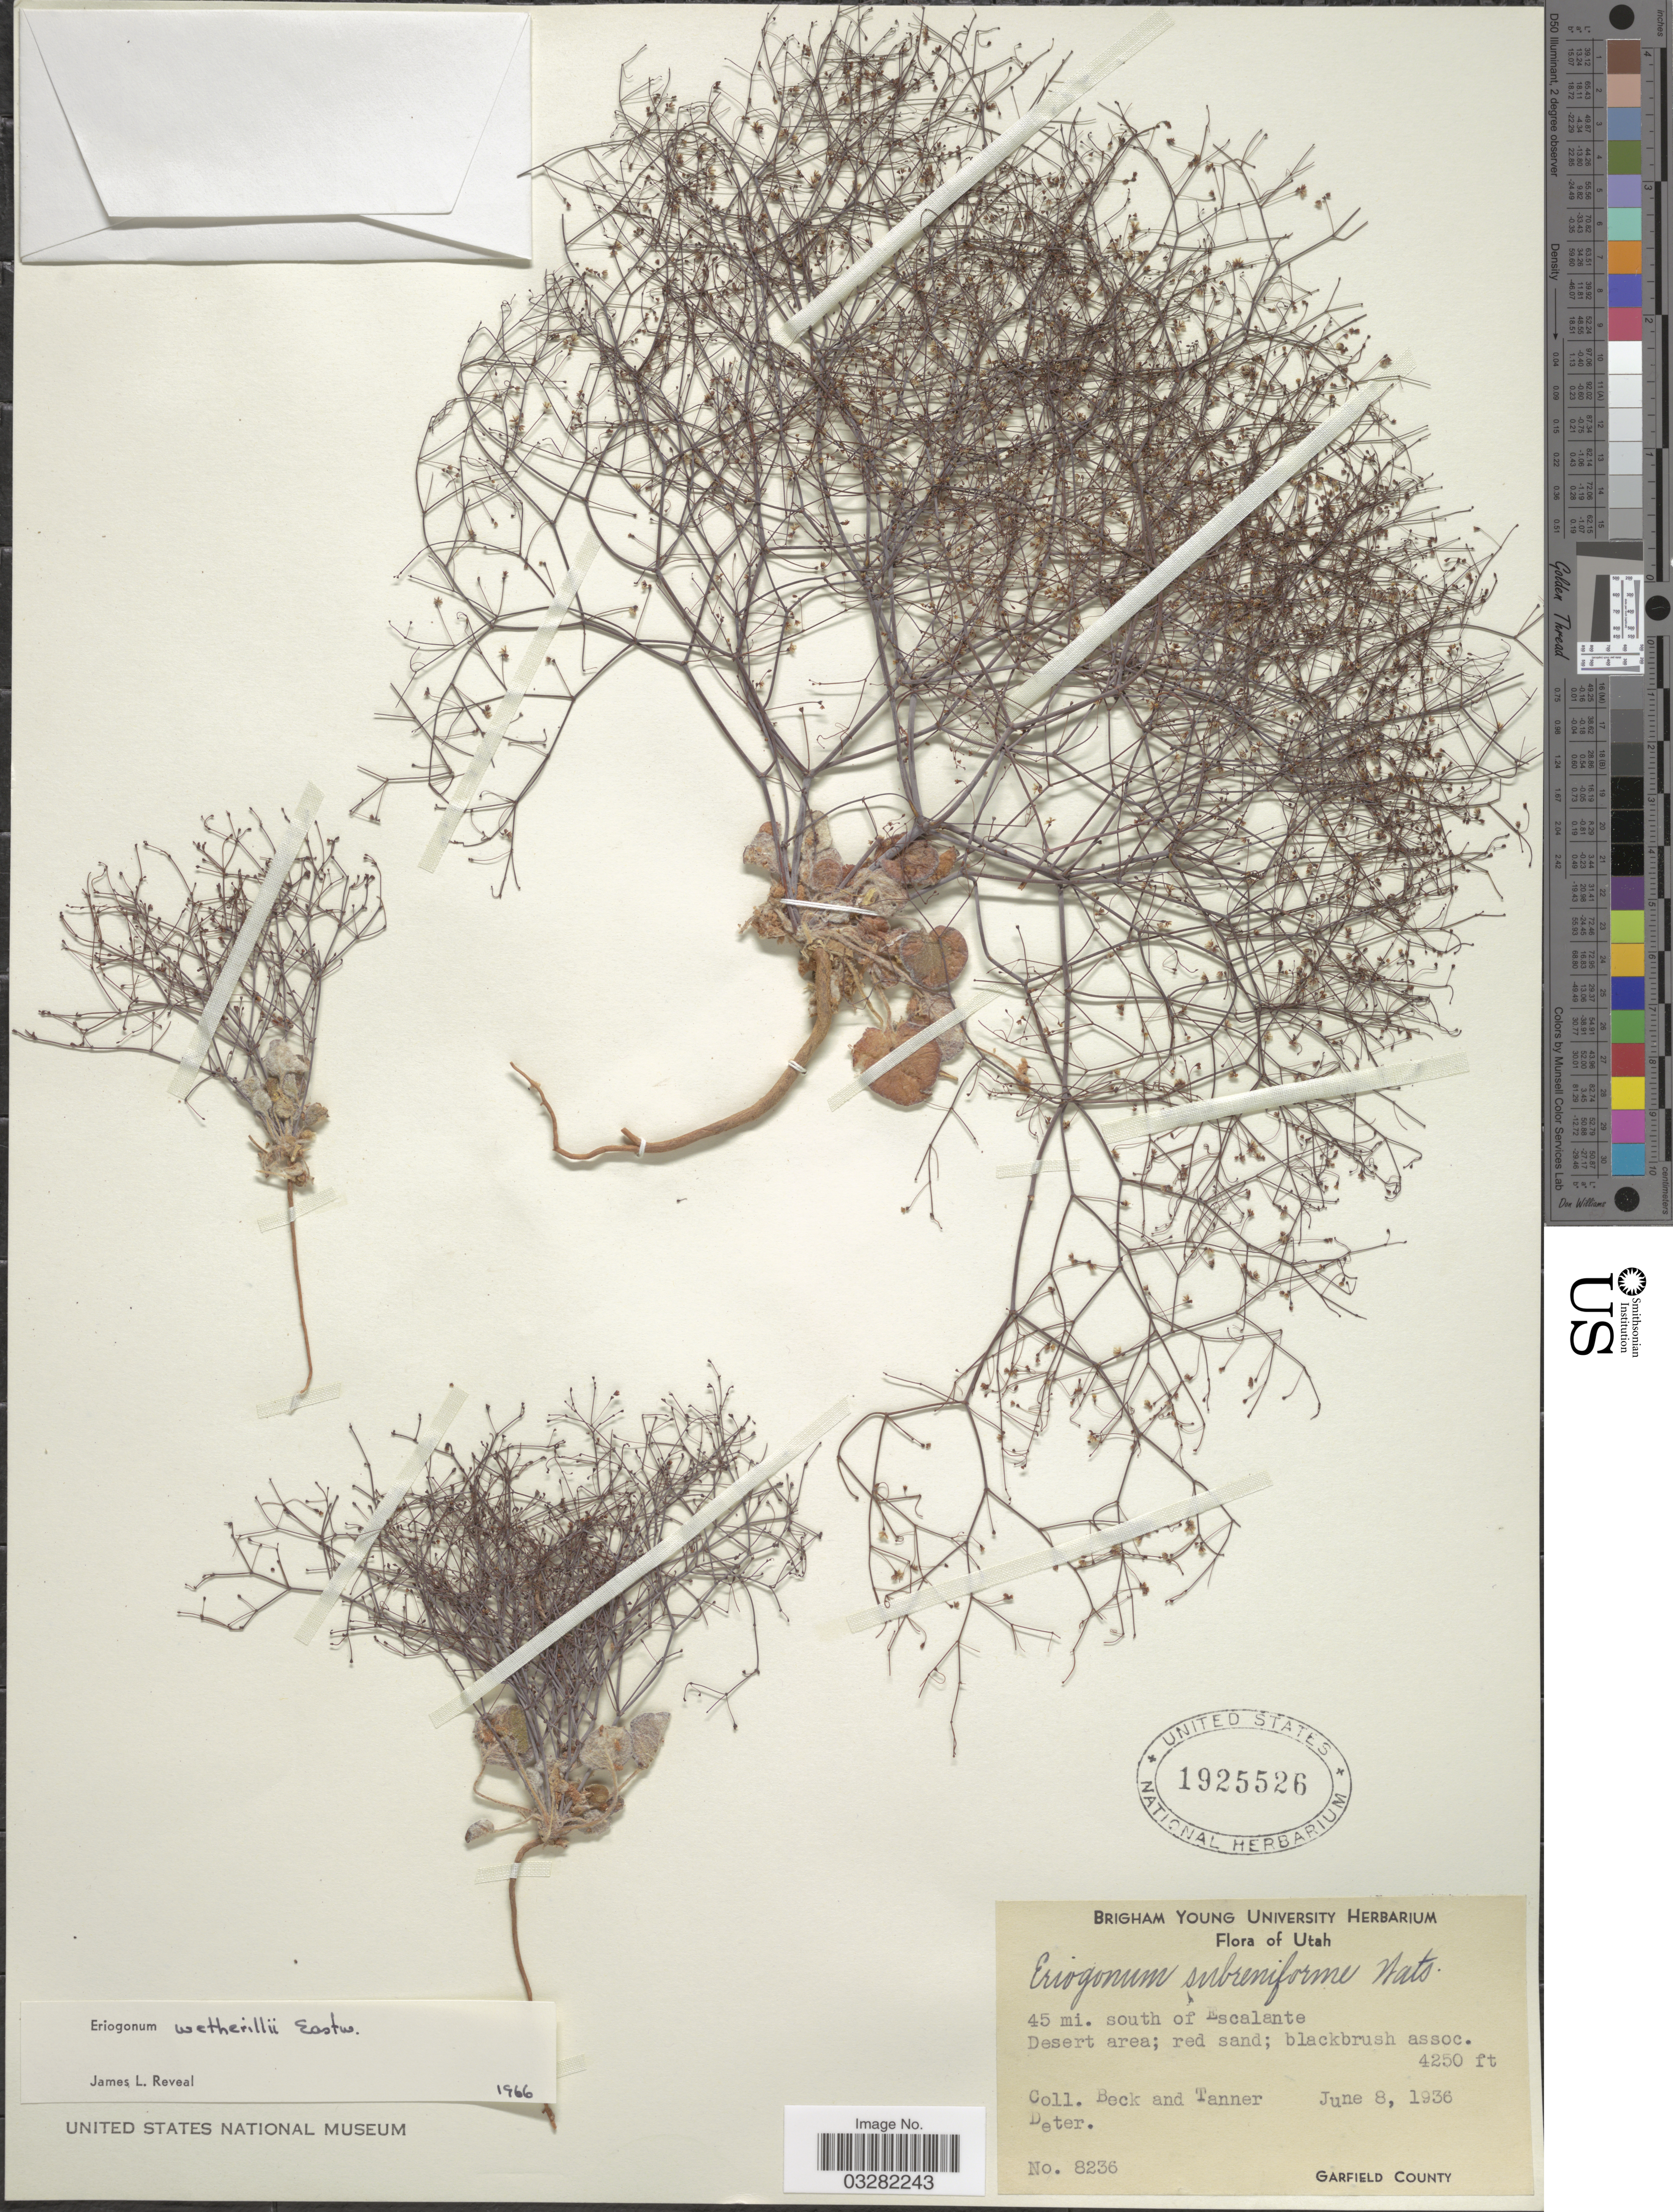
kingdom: Plantae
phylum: Tracheophyta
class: Magnoliopsida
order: Caryophyllales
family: Polygonaceae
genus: Eriogonum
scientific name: Eriogonum wetherillii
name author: Eastw.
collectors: -- Beck & -. Tanner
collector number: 8236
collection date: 1936-06-08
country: United States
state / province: Utah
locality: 45 mi. south of Escalante, Desert area,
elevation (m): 1295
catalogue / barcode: US 1925526